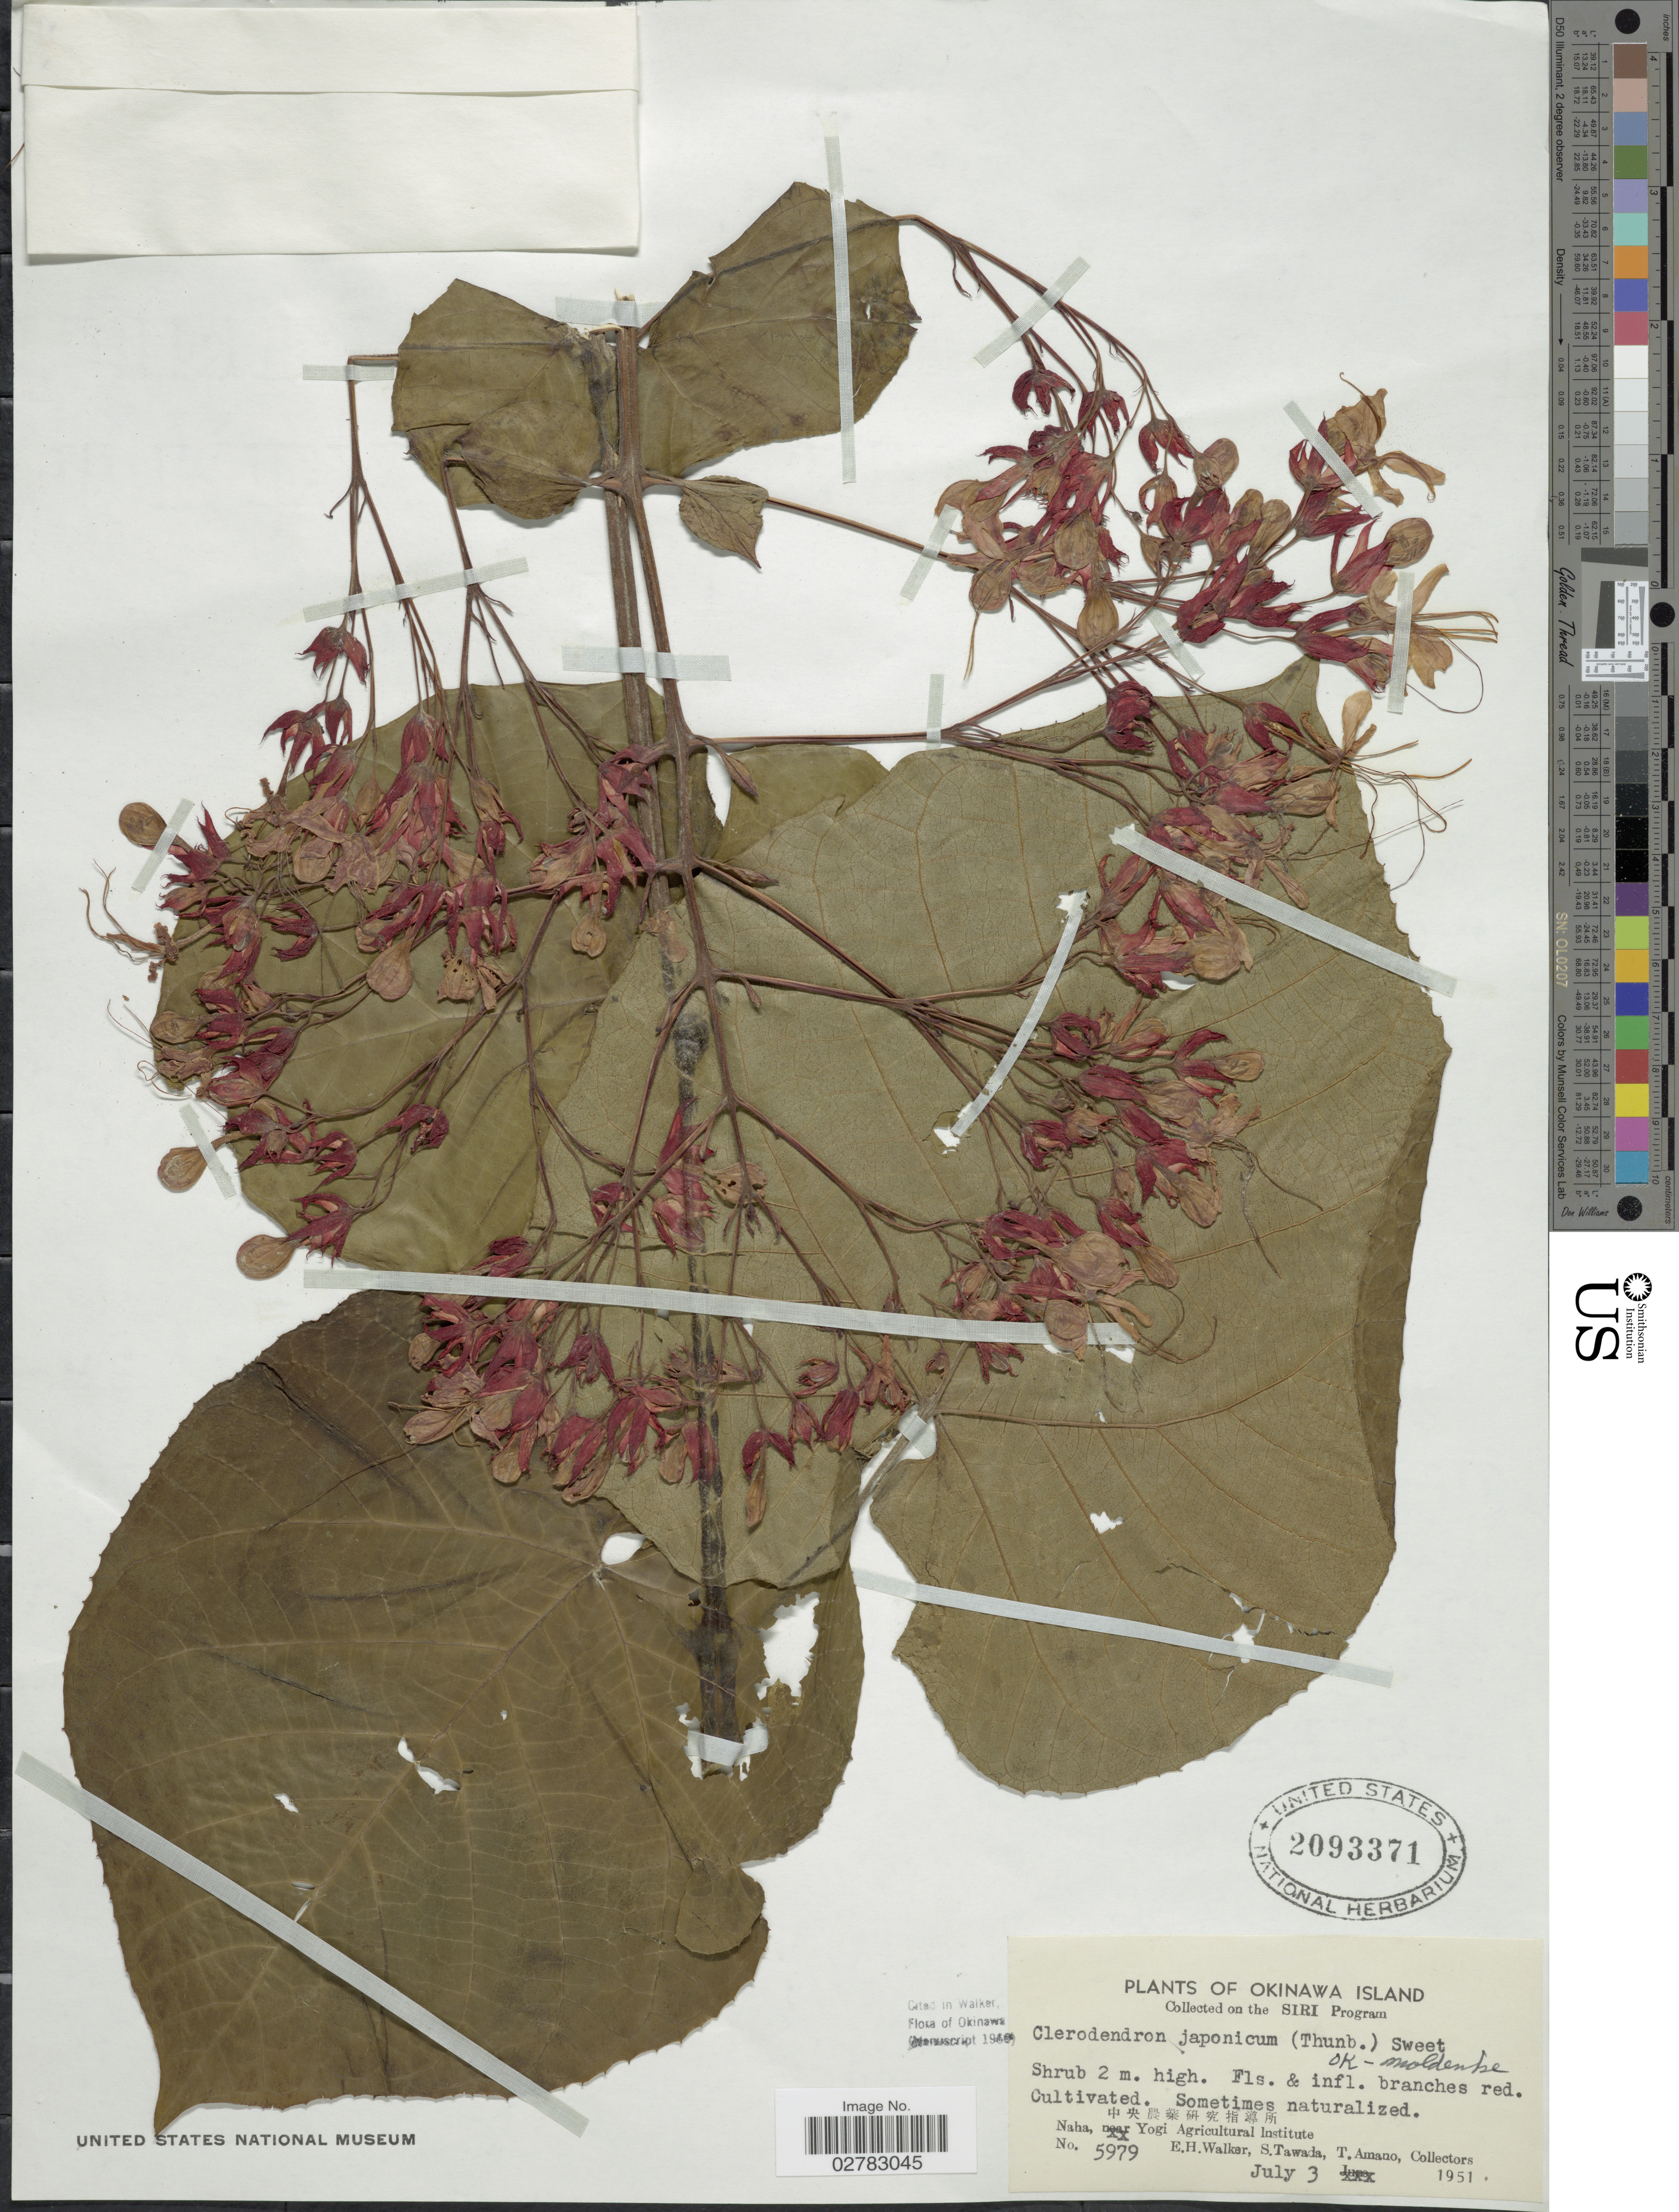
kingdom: Plantae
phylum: Tracheophyta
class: Magnoliopsida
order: Lamiales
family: Lamiaceae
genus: Clerodendrum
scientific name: Clerodendrum japonicum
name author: (Thunb.) Sweet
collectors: E. H. Walker, S. Tawada & T. Amano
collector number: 5979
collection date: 1951-07-03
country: Japan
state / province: Okinawa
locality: Okinawa Island. Siri Program. Naha, Yogi Agricultural Institute.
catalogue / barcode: US 2093371